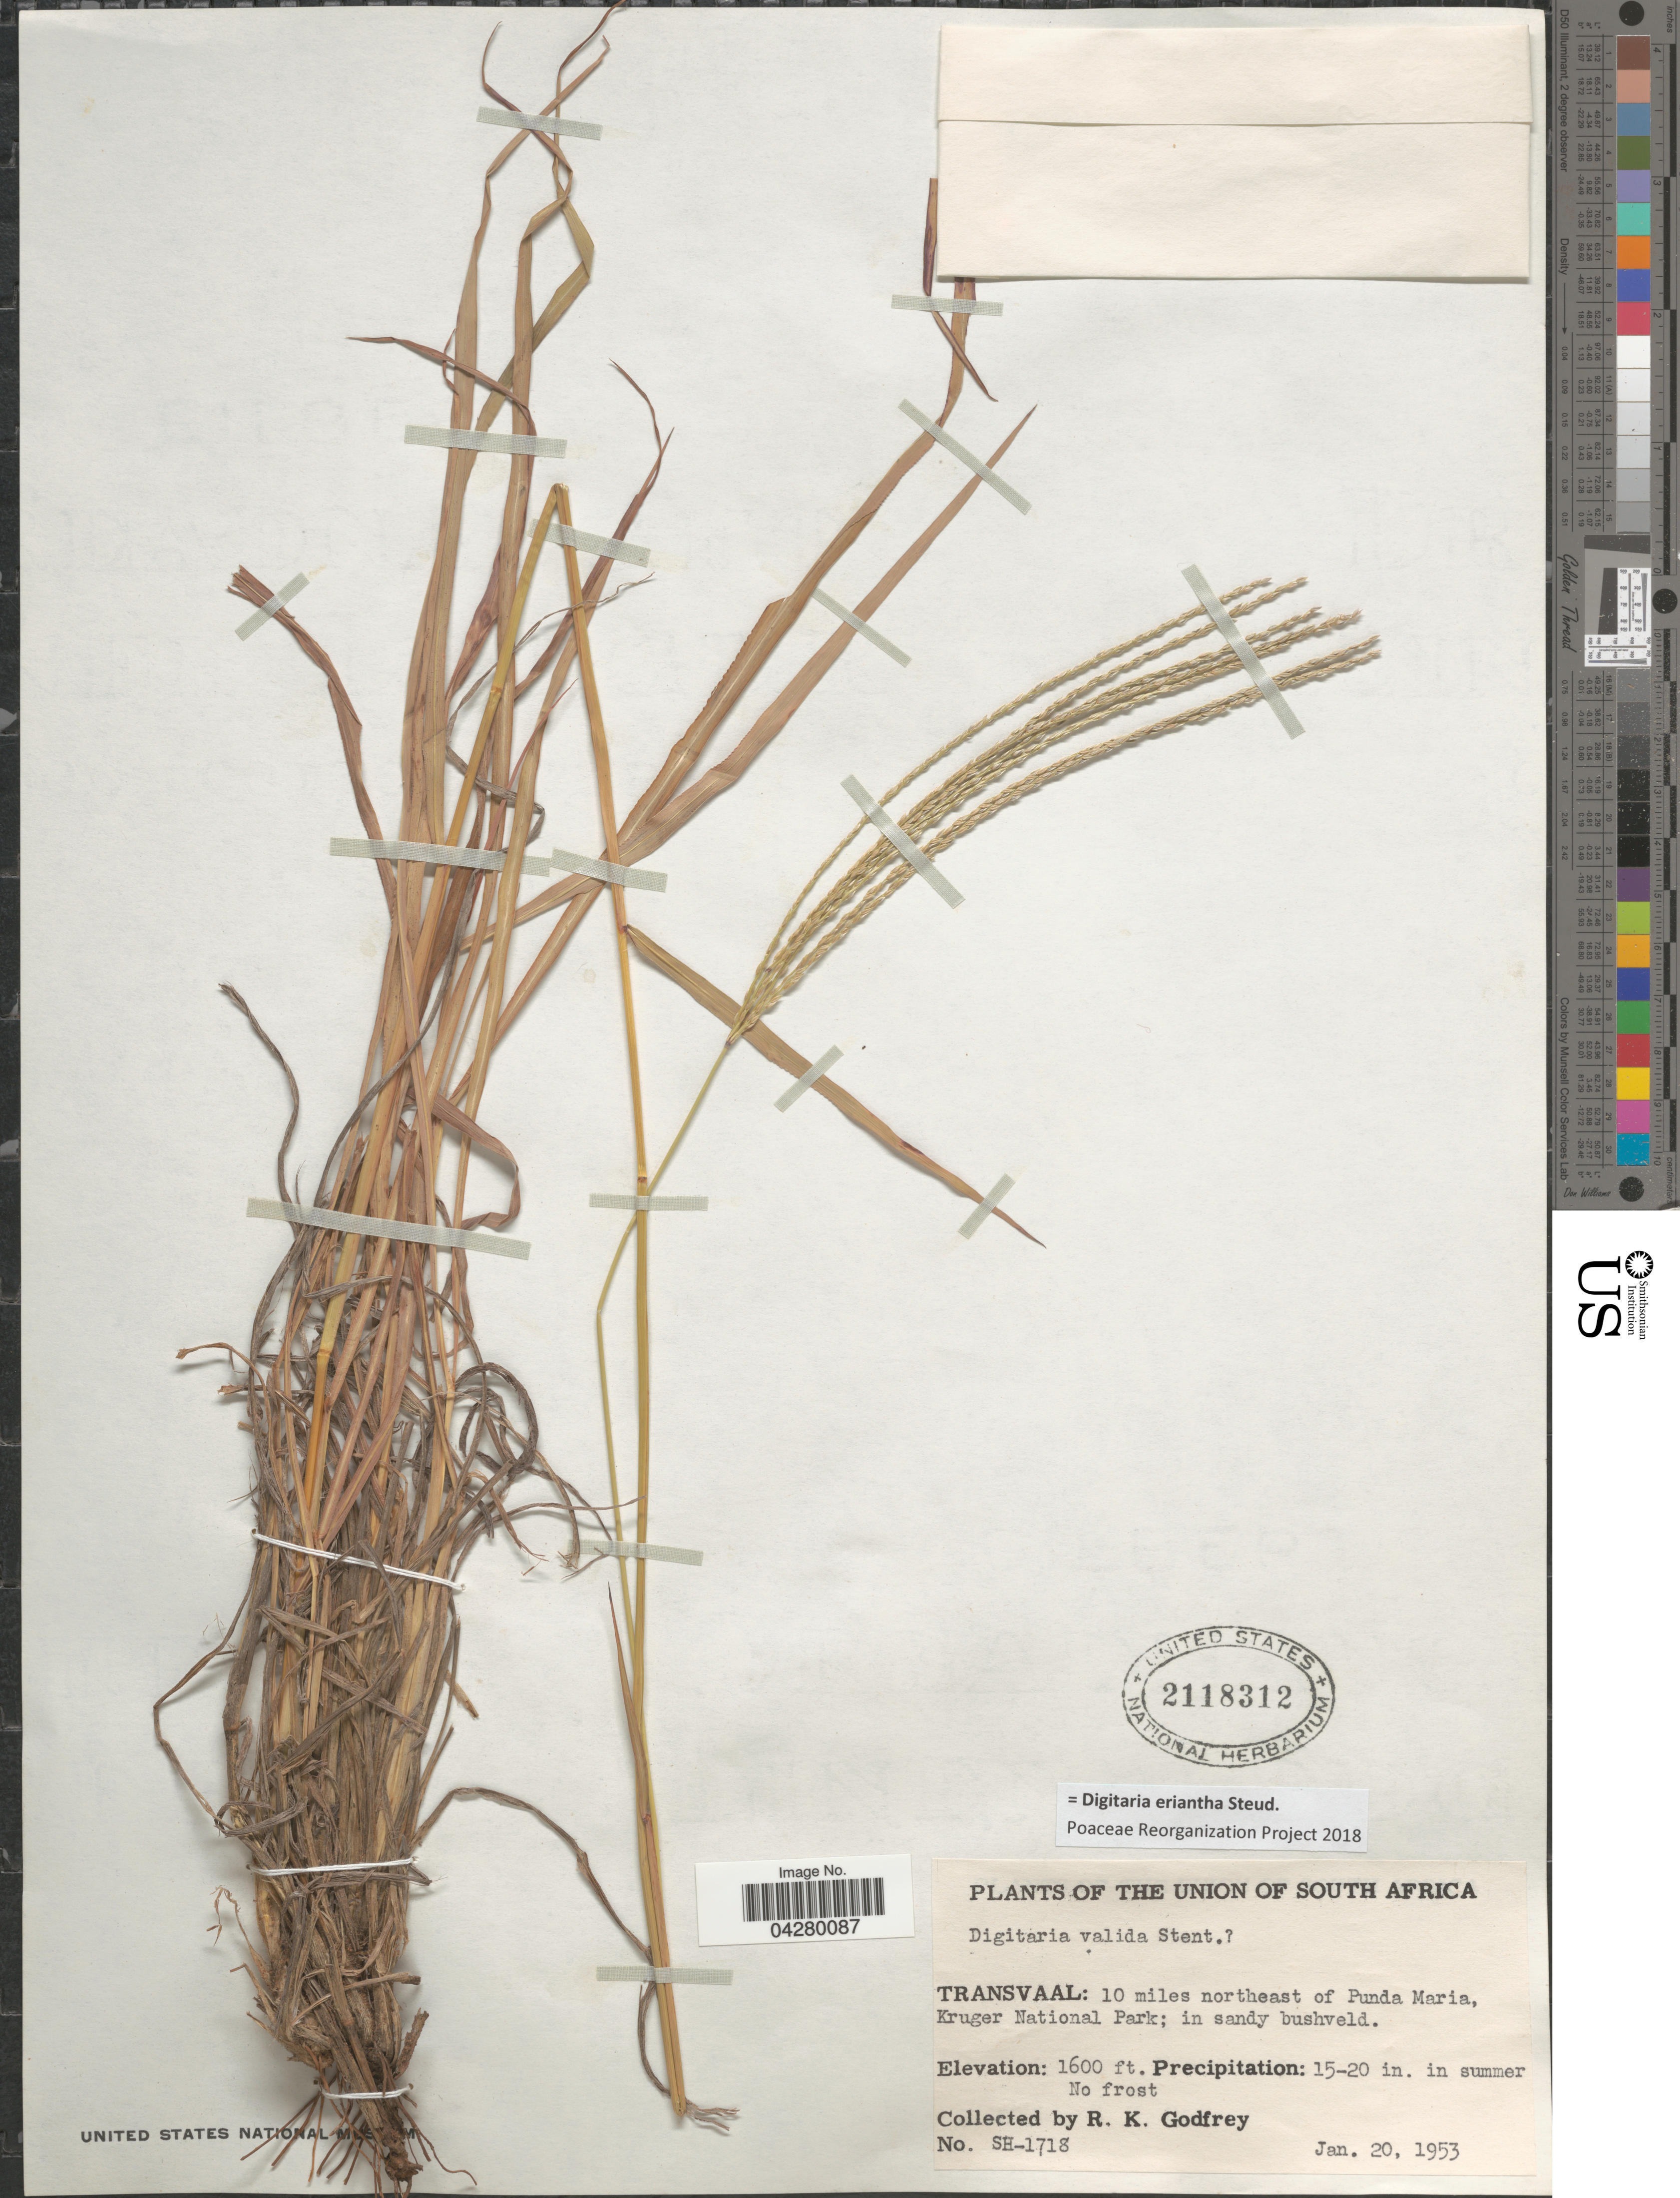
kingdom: Plantae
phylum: Tracheophyta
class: Liliopsida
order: Poales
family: Poaceae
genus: Digitaria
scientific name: Digitaria eriantha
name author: Steud.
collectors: R. K. Godfrey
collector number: SH-1718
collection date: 1953-01-20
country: South Africa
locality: Transvaal: 10 miles northeast of Punda Maria, Kruger National Park; in sandy bushveld.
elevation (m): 488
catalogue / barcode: US 2118312